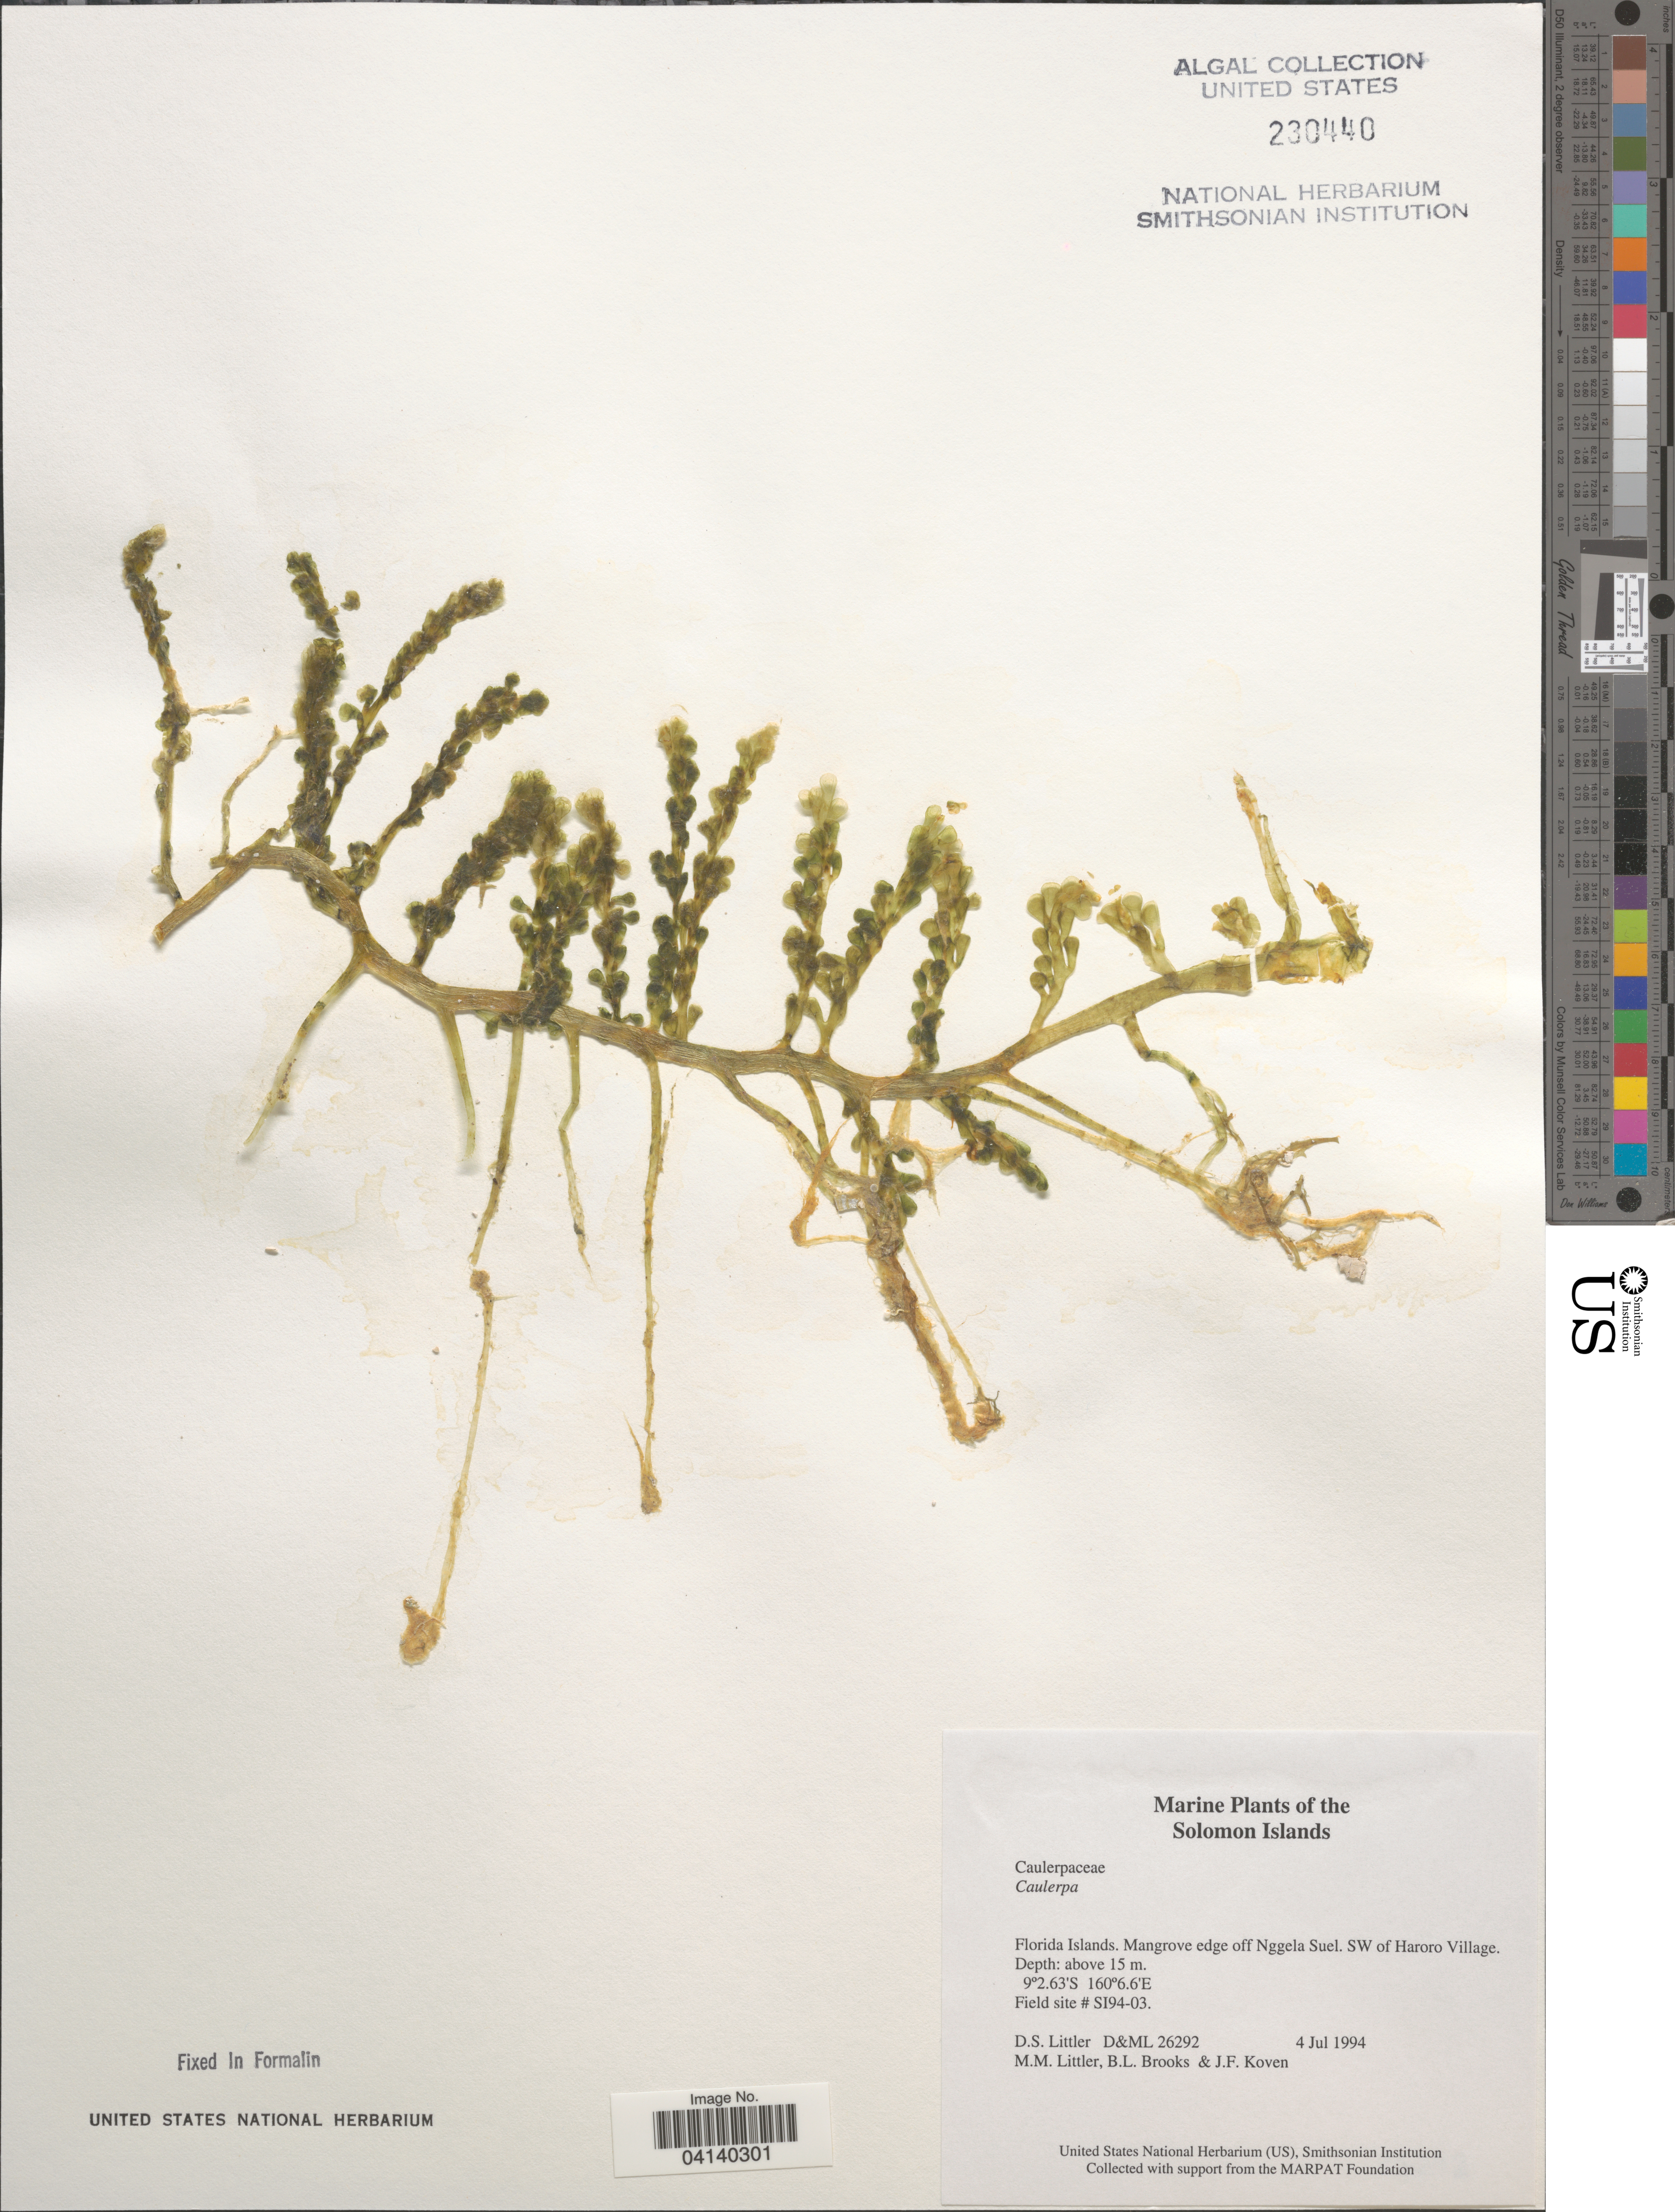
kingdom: Plantae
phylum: Chlorophyta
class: Ulvophyceae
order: Bryopsidales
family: Caulerpaceae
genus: Caulerpa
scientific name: Caulerpa sp.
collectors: D. S. Littler, B. Brooks & J. Koven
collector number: D&ML26292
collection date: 1994-07-04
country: Solomon Islands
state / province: Solomon Islands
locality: Florida Islands. Mangrove edge off Nggela Suel. SW of Haroro Village. Field site # SI94-03.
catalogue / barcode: US 230440